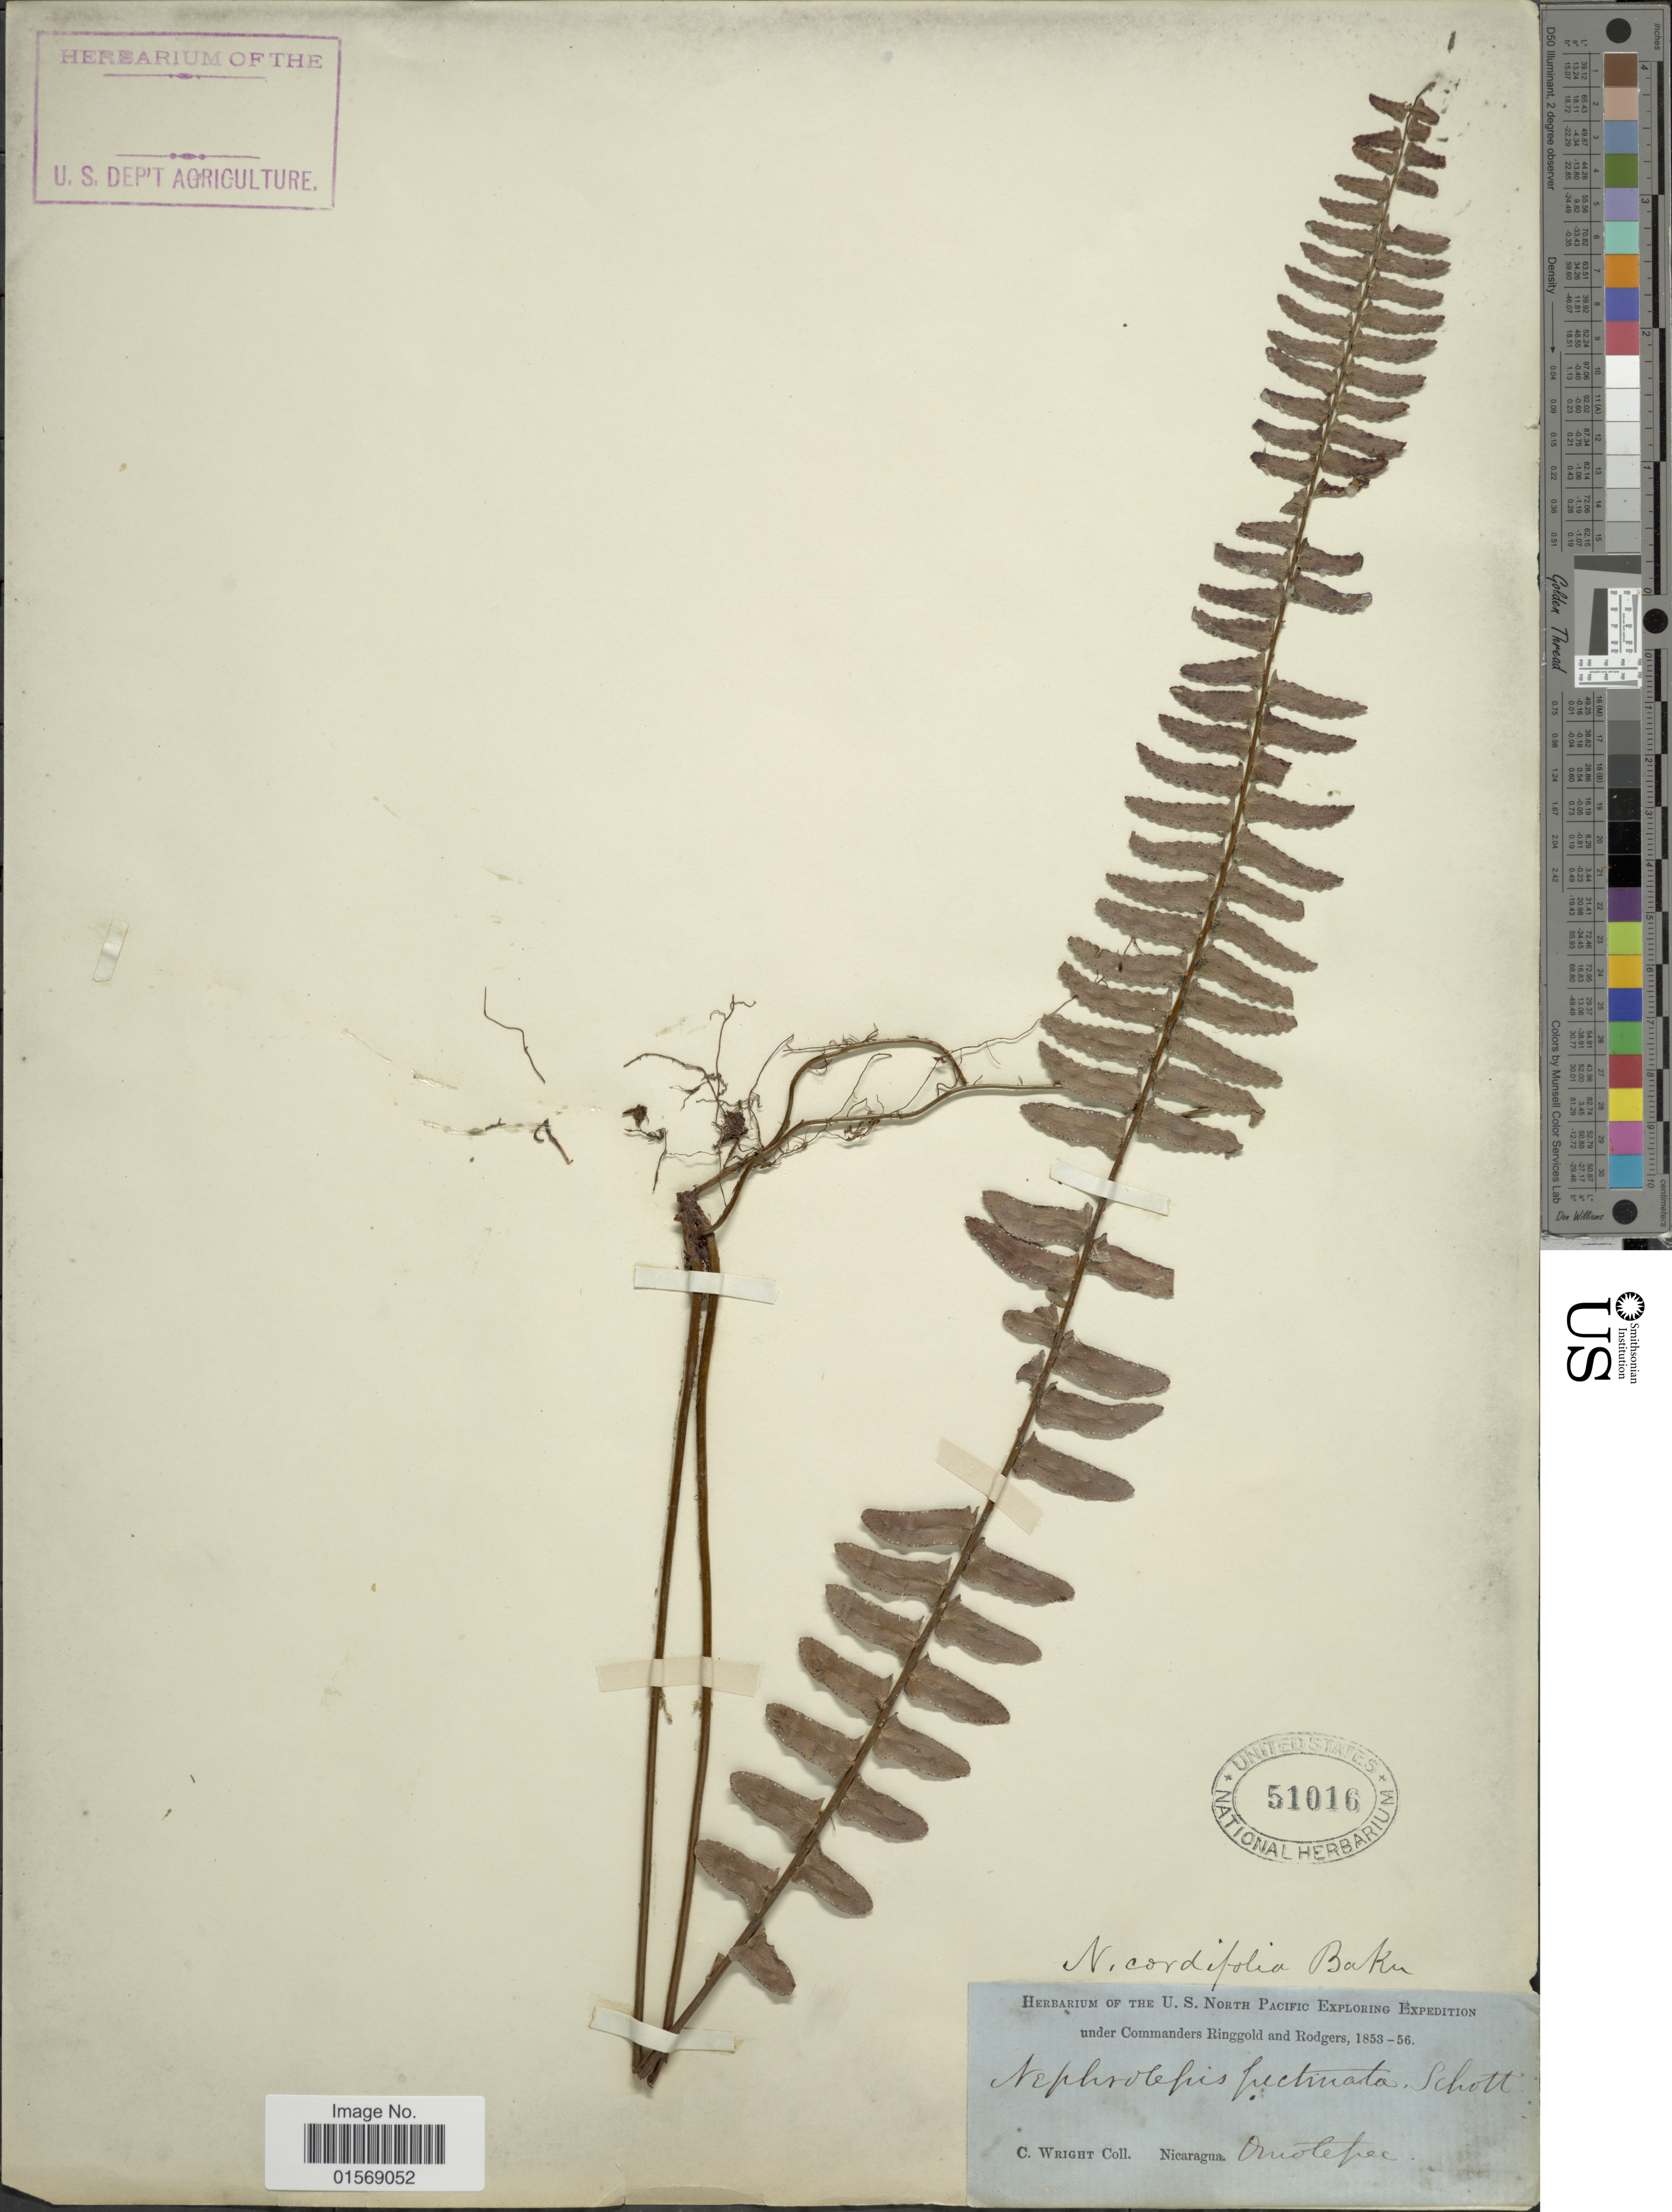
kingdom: Plantae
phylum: Tracheophyta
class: Polypodiopsida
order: Polypodiales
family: Nephrolepidaceae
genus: Nephrolepis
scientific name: Nephrolepis pendula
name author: (Raddi) J. Sm.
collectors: C. Wright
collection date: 1853/1856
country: Nicaragua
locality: Nicaraqua, Ometepec.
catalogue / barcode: US 51016